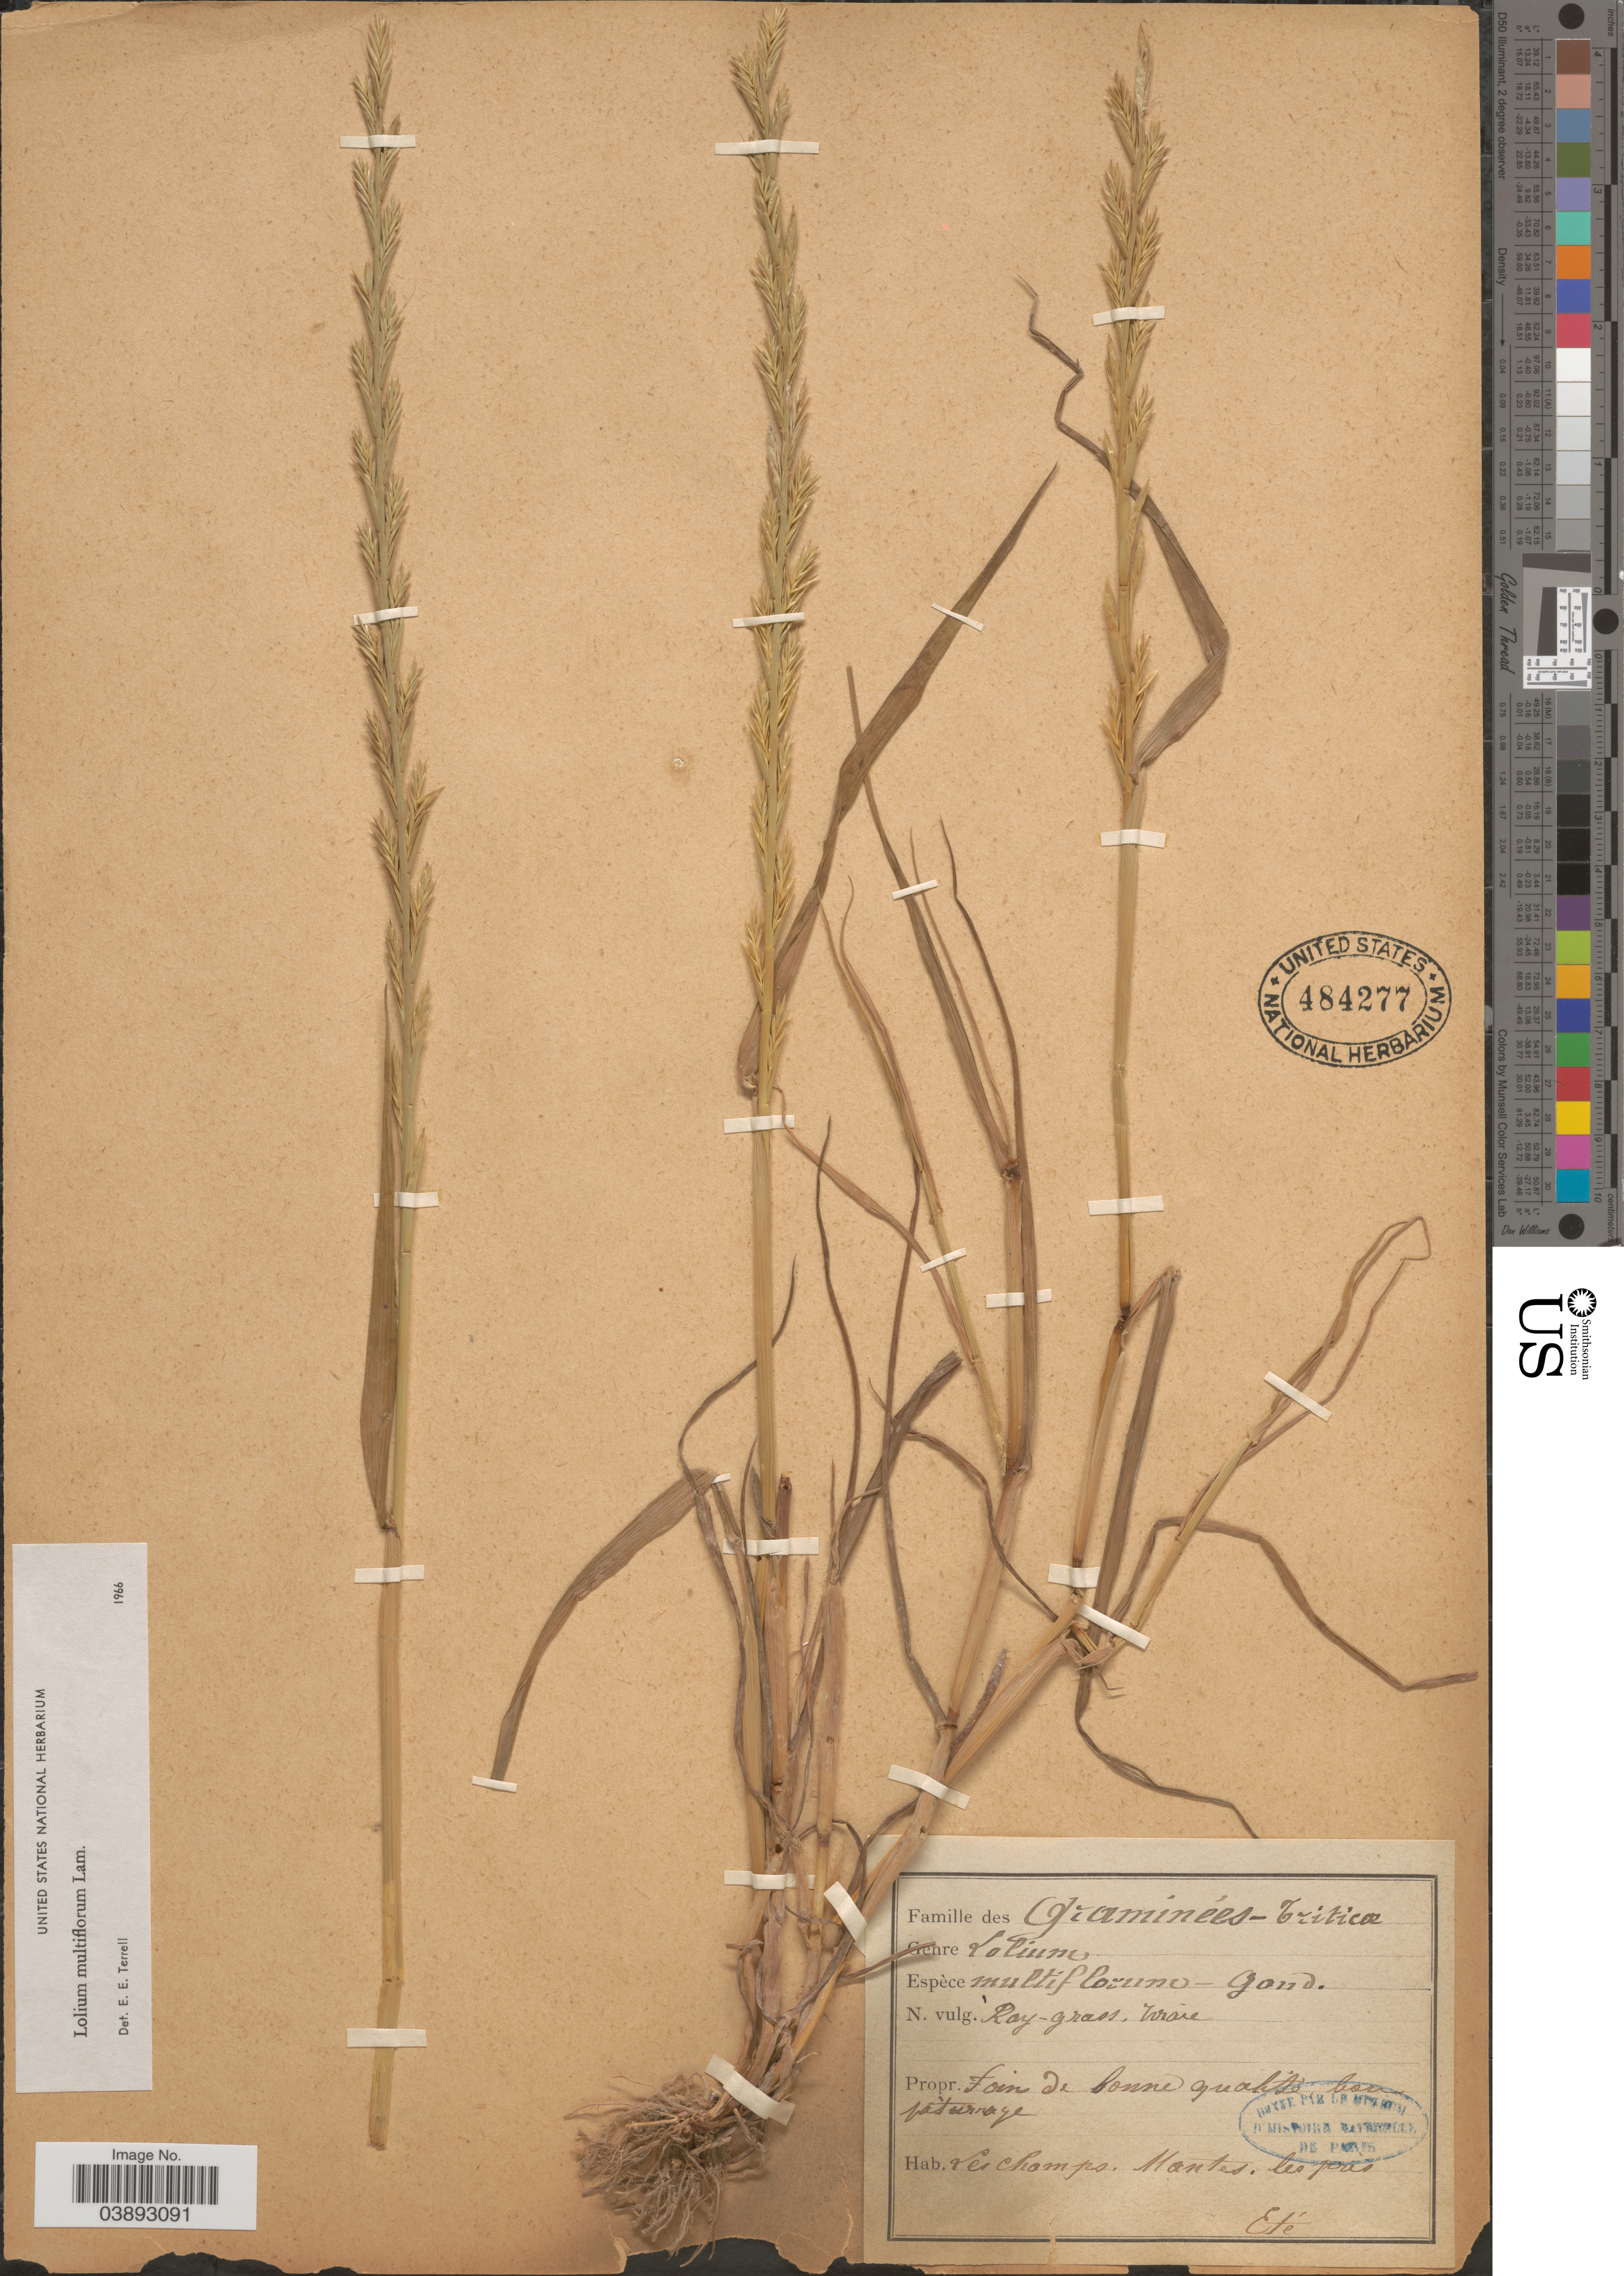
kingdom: Plantae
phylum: Tracheophyta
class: Liliopsida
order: Poales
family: Poaceae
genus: Lolium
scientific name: Lolium multiflorum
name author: Lam.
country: France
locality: Propr. foin de bonne qualité bon pâturage. Les Champs. Montes.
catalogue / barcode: US 484277